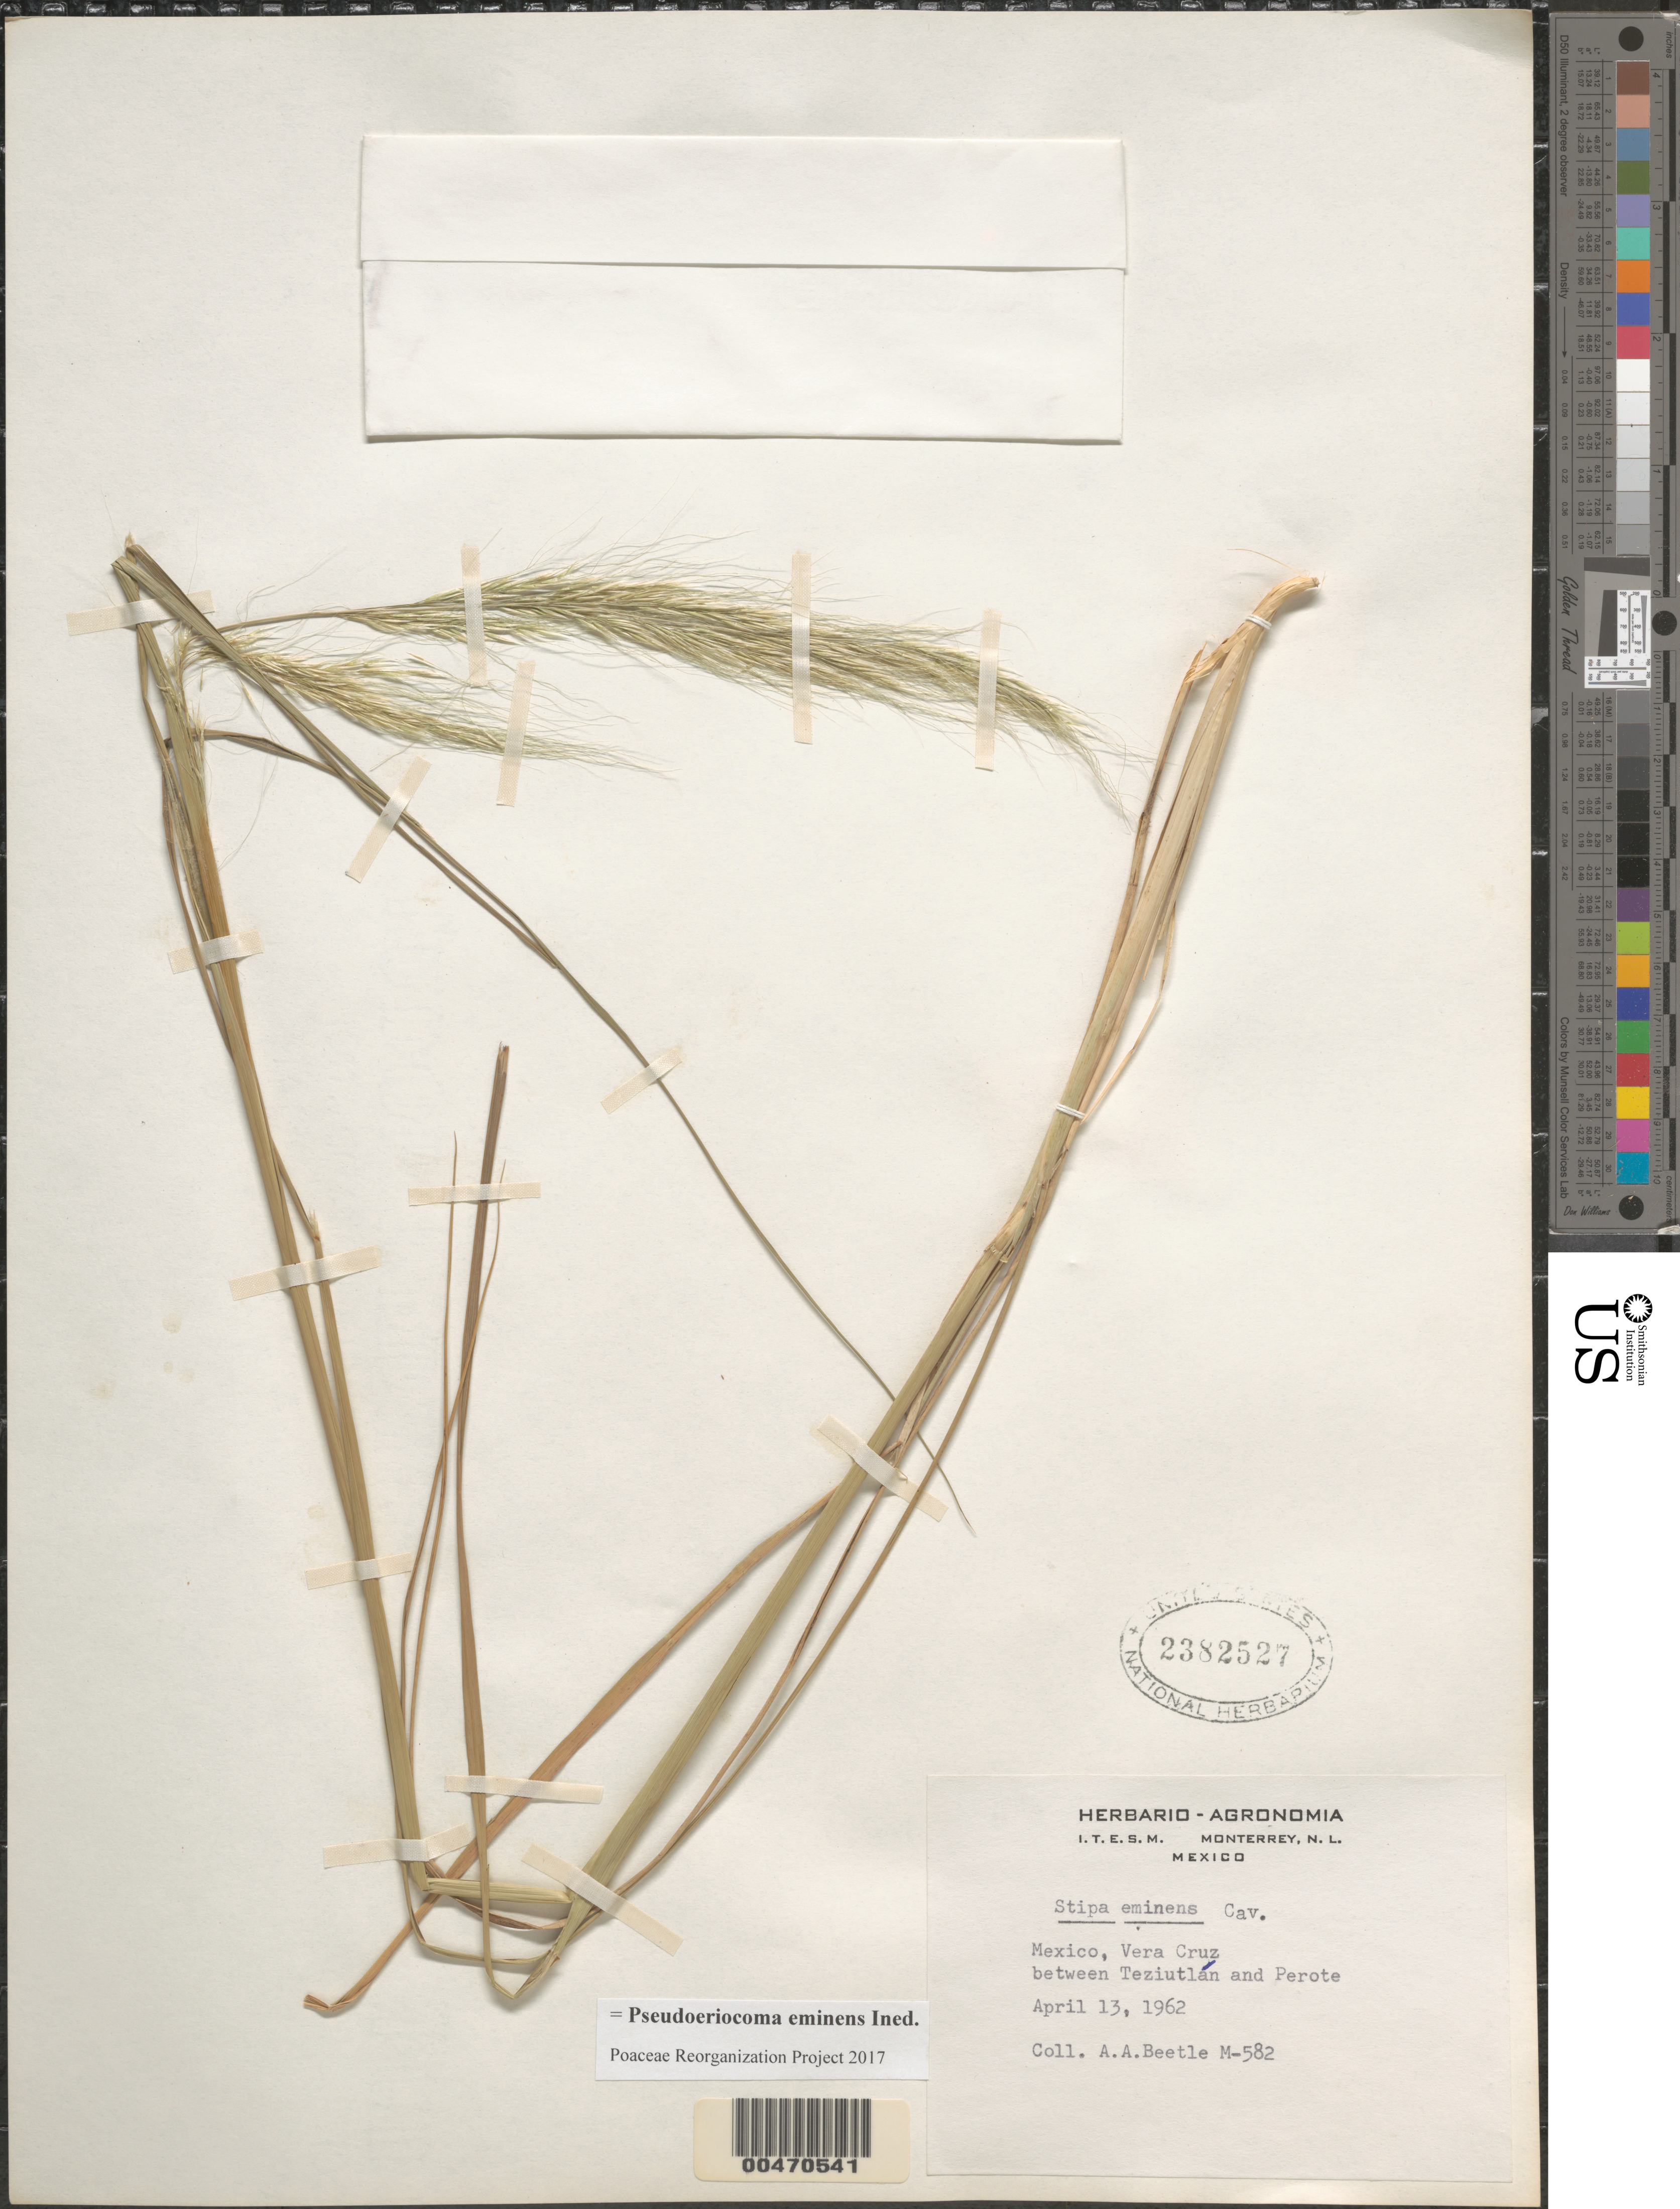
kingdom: Plantae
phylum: Tracheophyta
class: Liliopsida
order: Poales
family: Poaceae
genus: Pseudoeriocoma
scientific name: Pseudoeriocoma eminens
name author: (Cav.) Romasch.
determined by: Poaceae Reorganization Project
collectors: A. A. Beetle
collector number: M-582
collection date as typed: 13 Apr 1962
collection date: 1962-04-13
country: Mexico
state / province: Veracruz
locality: Between Teziutlán & Perote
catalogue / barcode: US 2382527